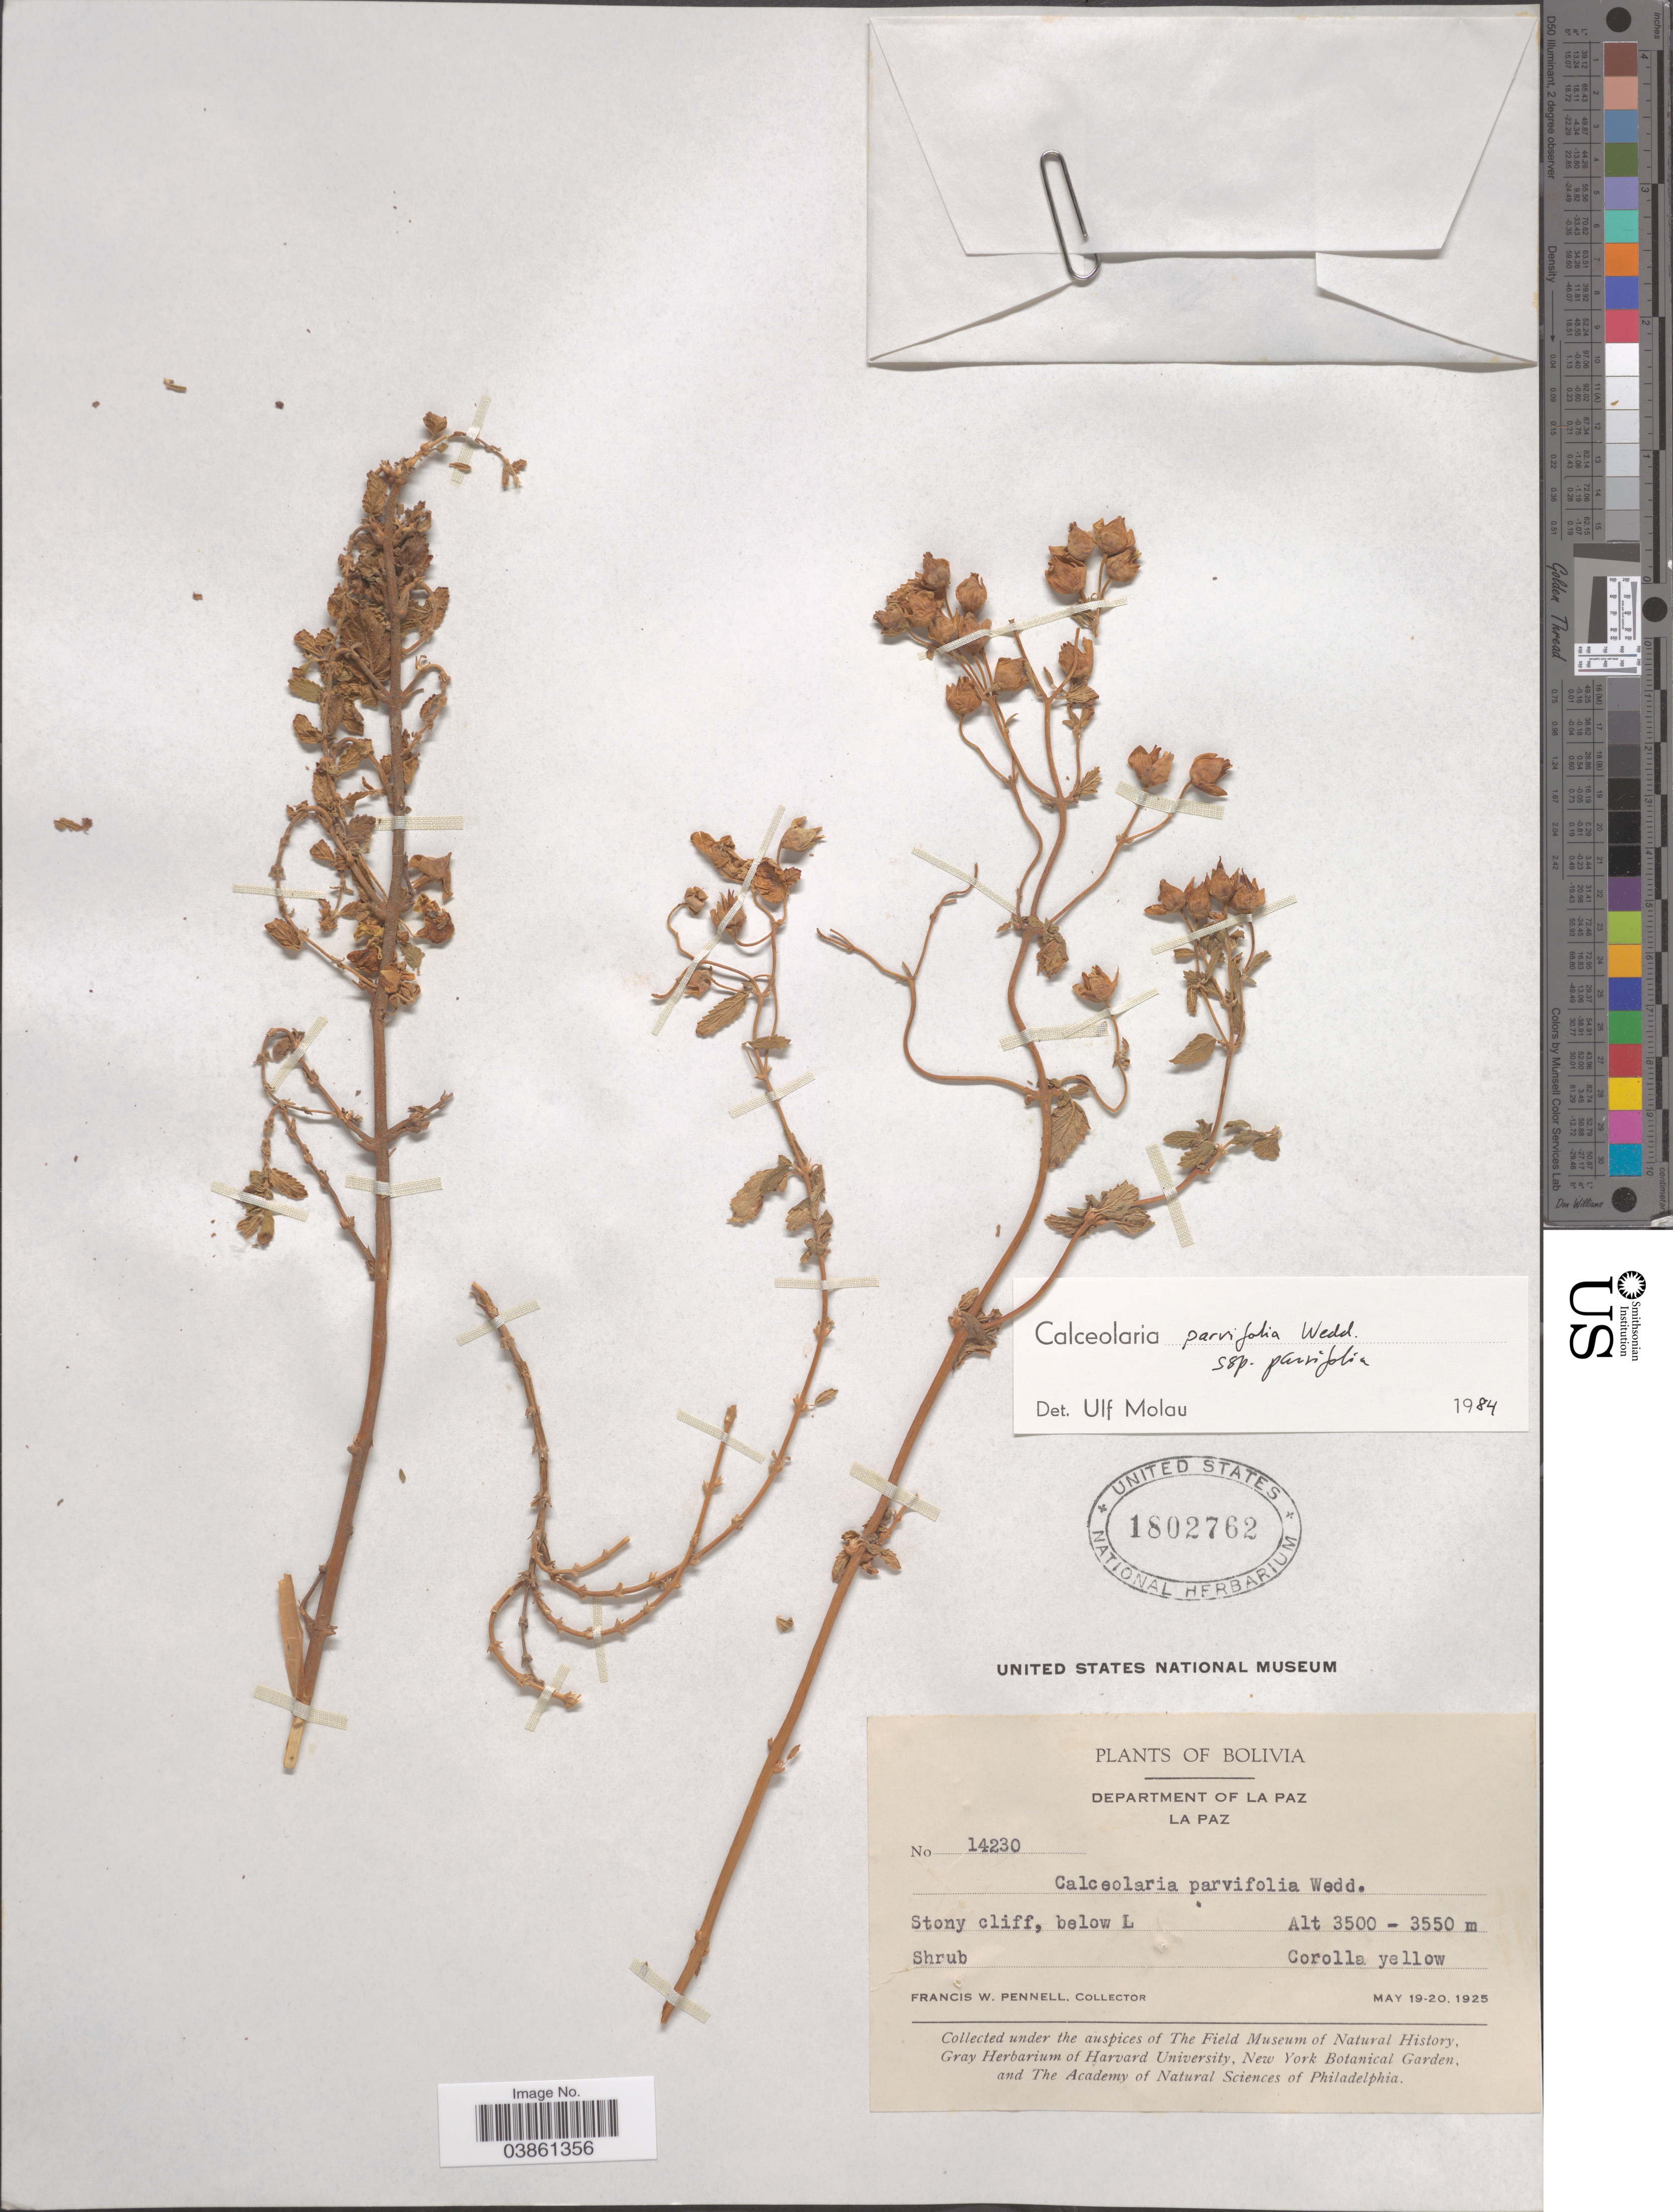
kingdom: Plantae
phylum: Tracheophyta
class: Magnoliopsida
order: Lamiales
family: Calceolariaceae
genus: Calceolaria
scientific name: Calceolaria parvifolia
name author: Wedd.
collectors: F. W. Pennell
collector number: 14230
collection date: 1925-05-19/1925-05-20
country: Bolivia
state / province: La Paz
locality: Department of La Paz. Stony cliff, below L.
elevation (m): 3500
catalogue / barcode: US 1802762